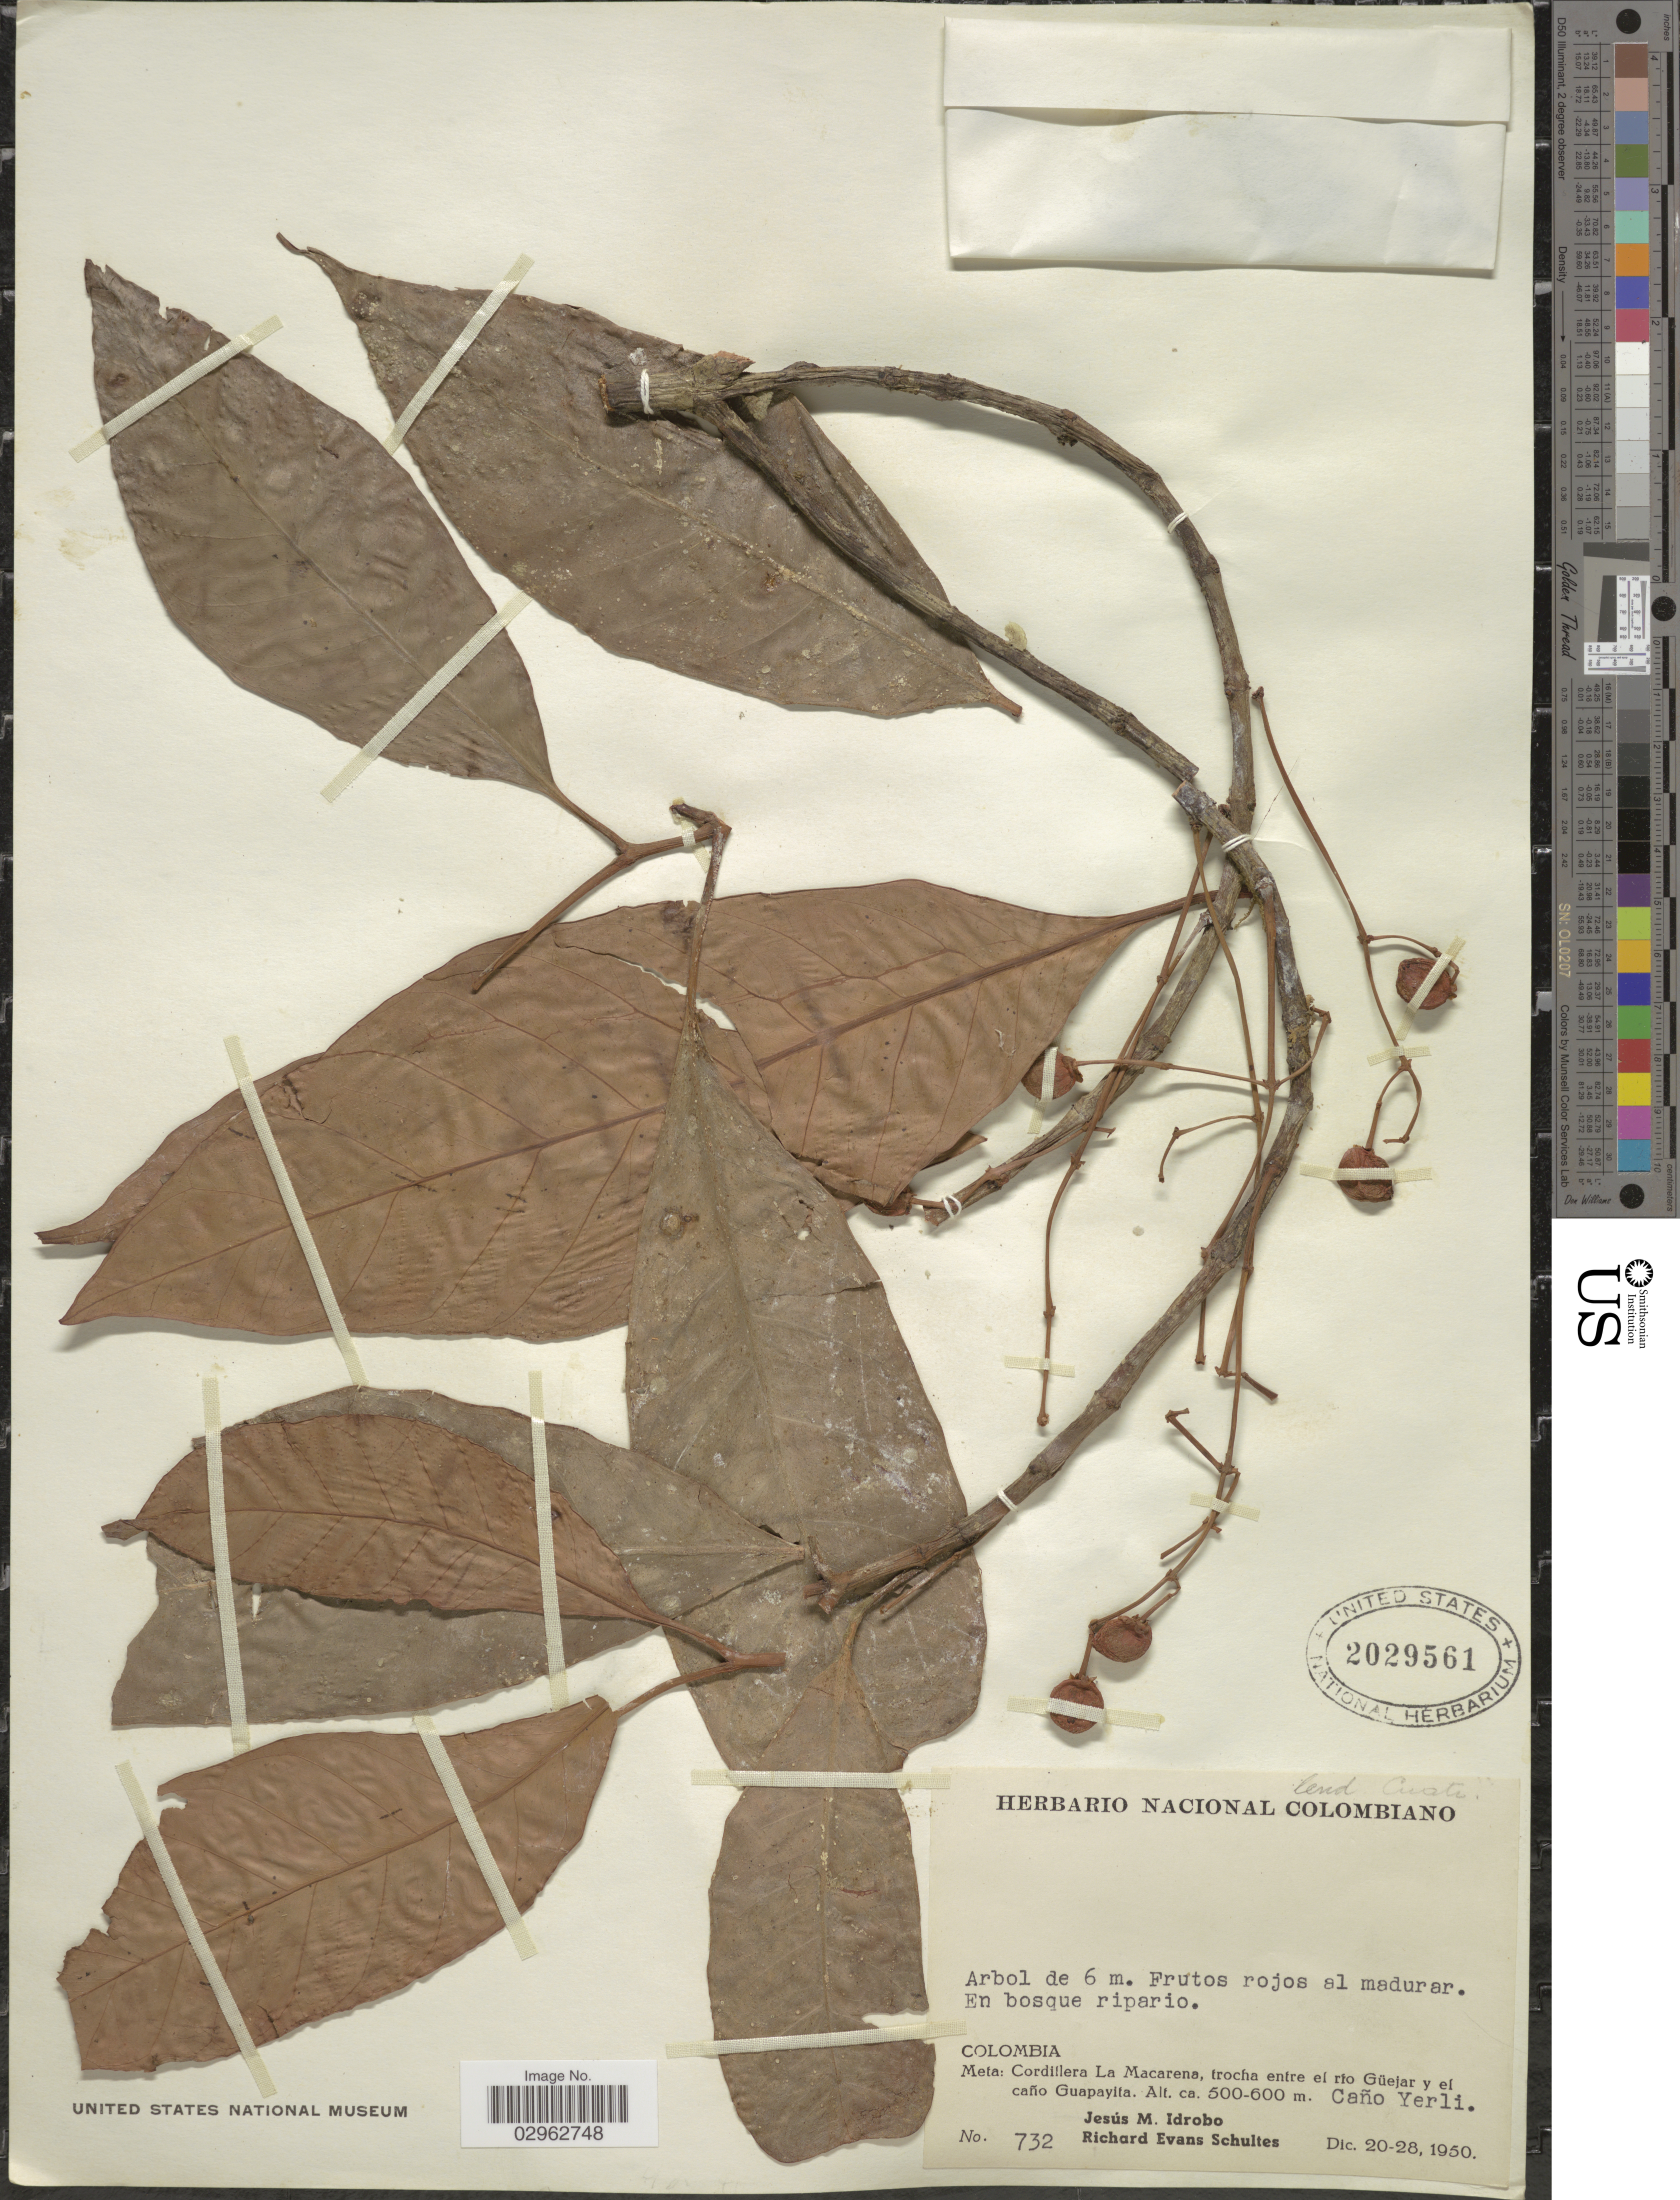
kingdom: Plantae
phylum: Tracheophyta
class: Magnoliopsida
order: Malpighiales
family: Clusiaceae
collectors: J. M. Idrobo & R. E. Schultes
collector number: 732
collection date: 1950-12-20/1950-12-28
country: Colombia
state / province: Meta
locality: Cordillera La Macarena, trocha entre el río Güejar y el caño Guapayita, Caño Yerli.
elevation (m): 500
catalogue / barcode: US 2029561